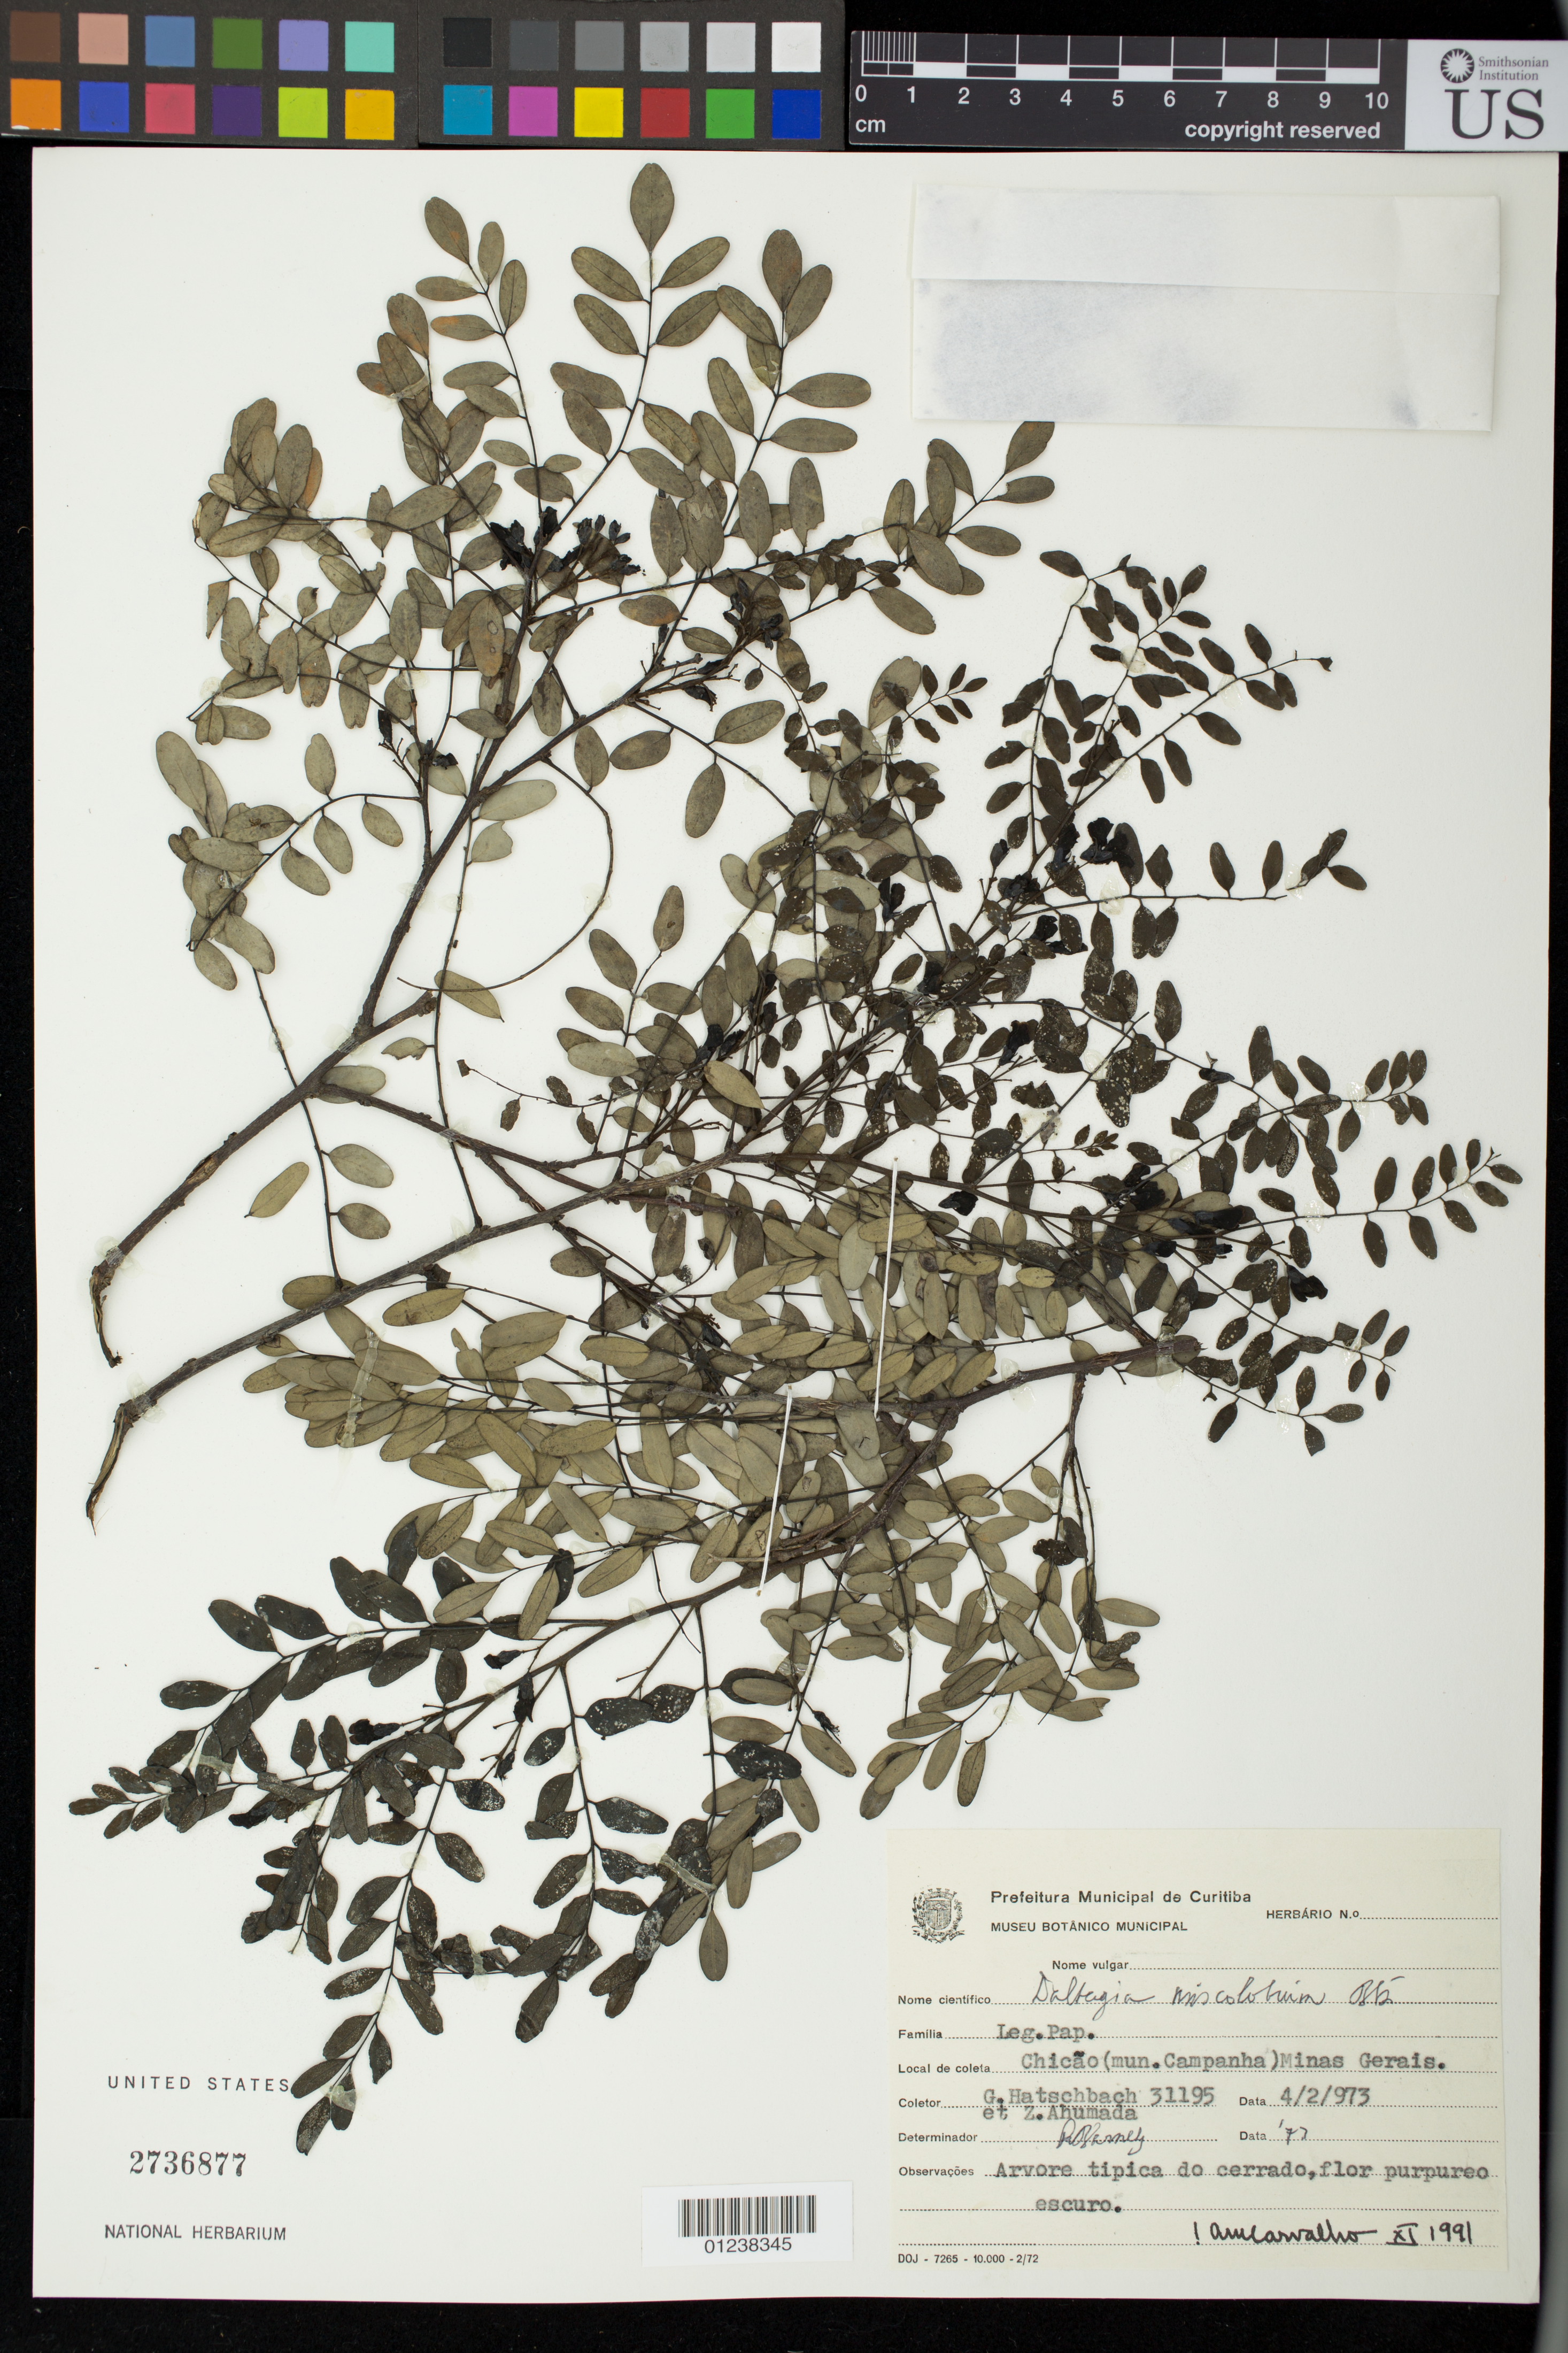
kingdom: Plantae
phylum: Tracheophyta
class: Magnoliopsida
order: Fabales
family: Fabaceae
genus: Dalbergia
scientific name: Dalbergia miscolobium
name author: Benth.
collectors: G. Hatschbach & Z. Ahumada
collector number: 31195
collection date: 1973-02-04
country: Brazil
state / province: Minas Gerais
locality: Chicao (mun. Campanha)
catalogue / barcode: US 2736877